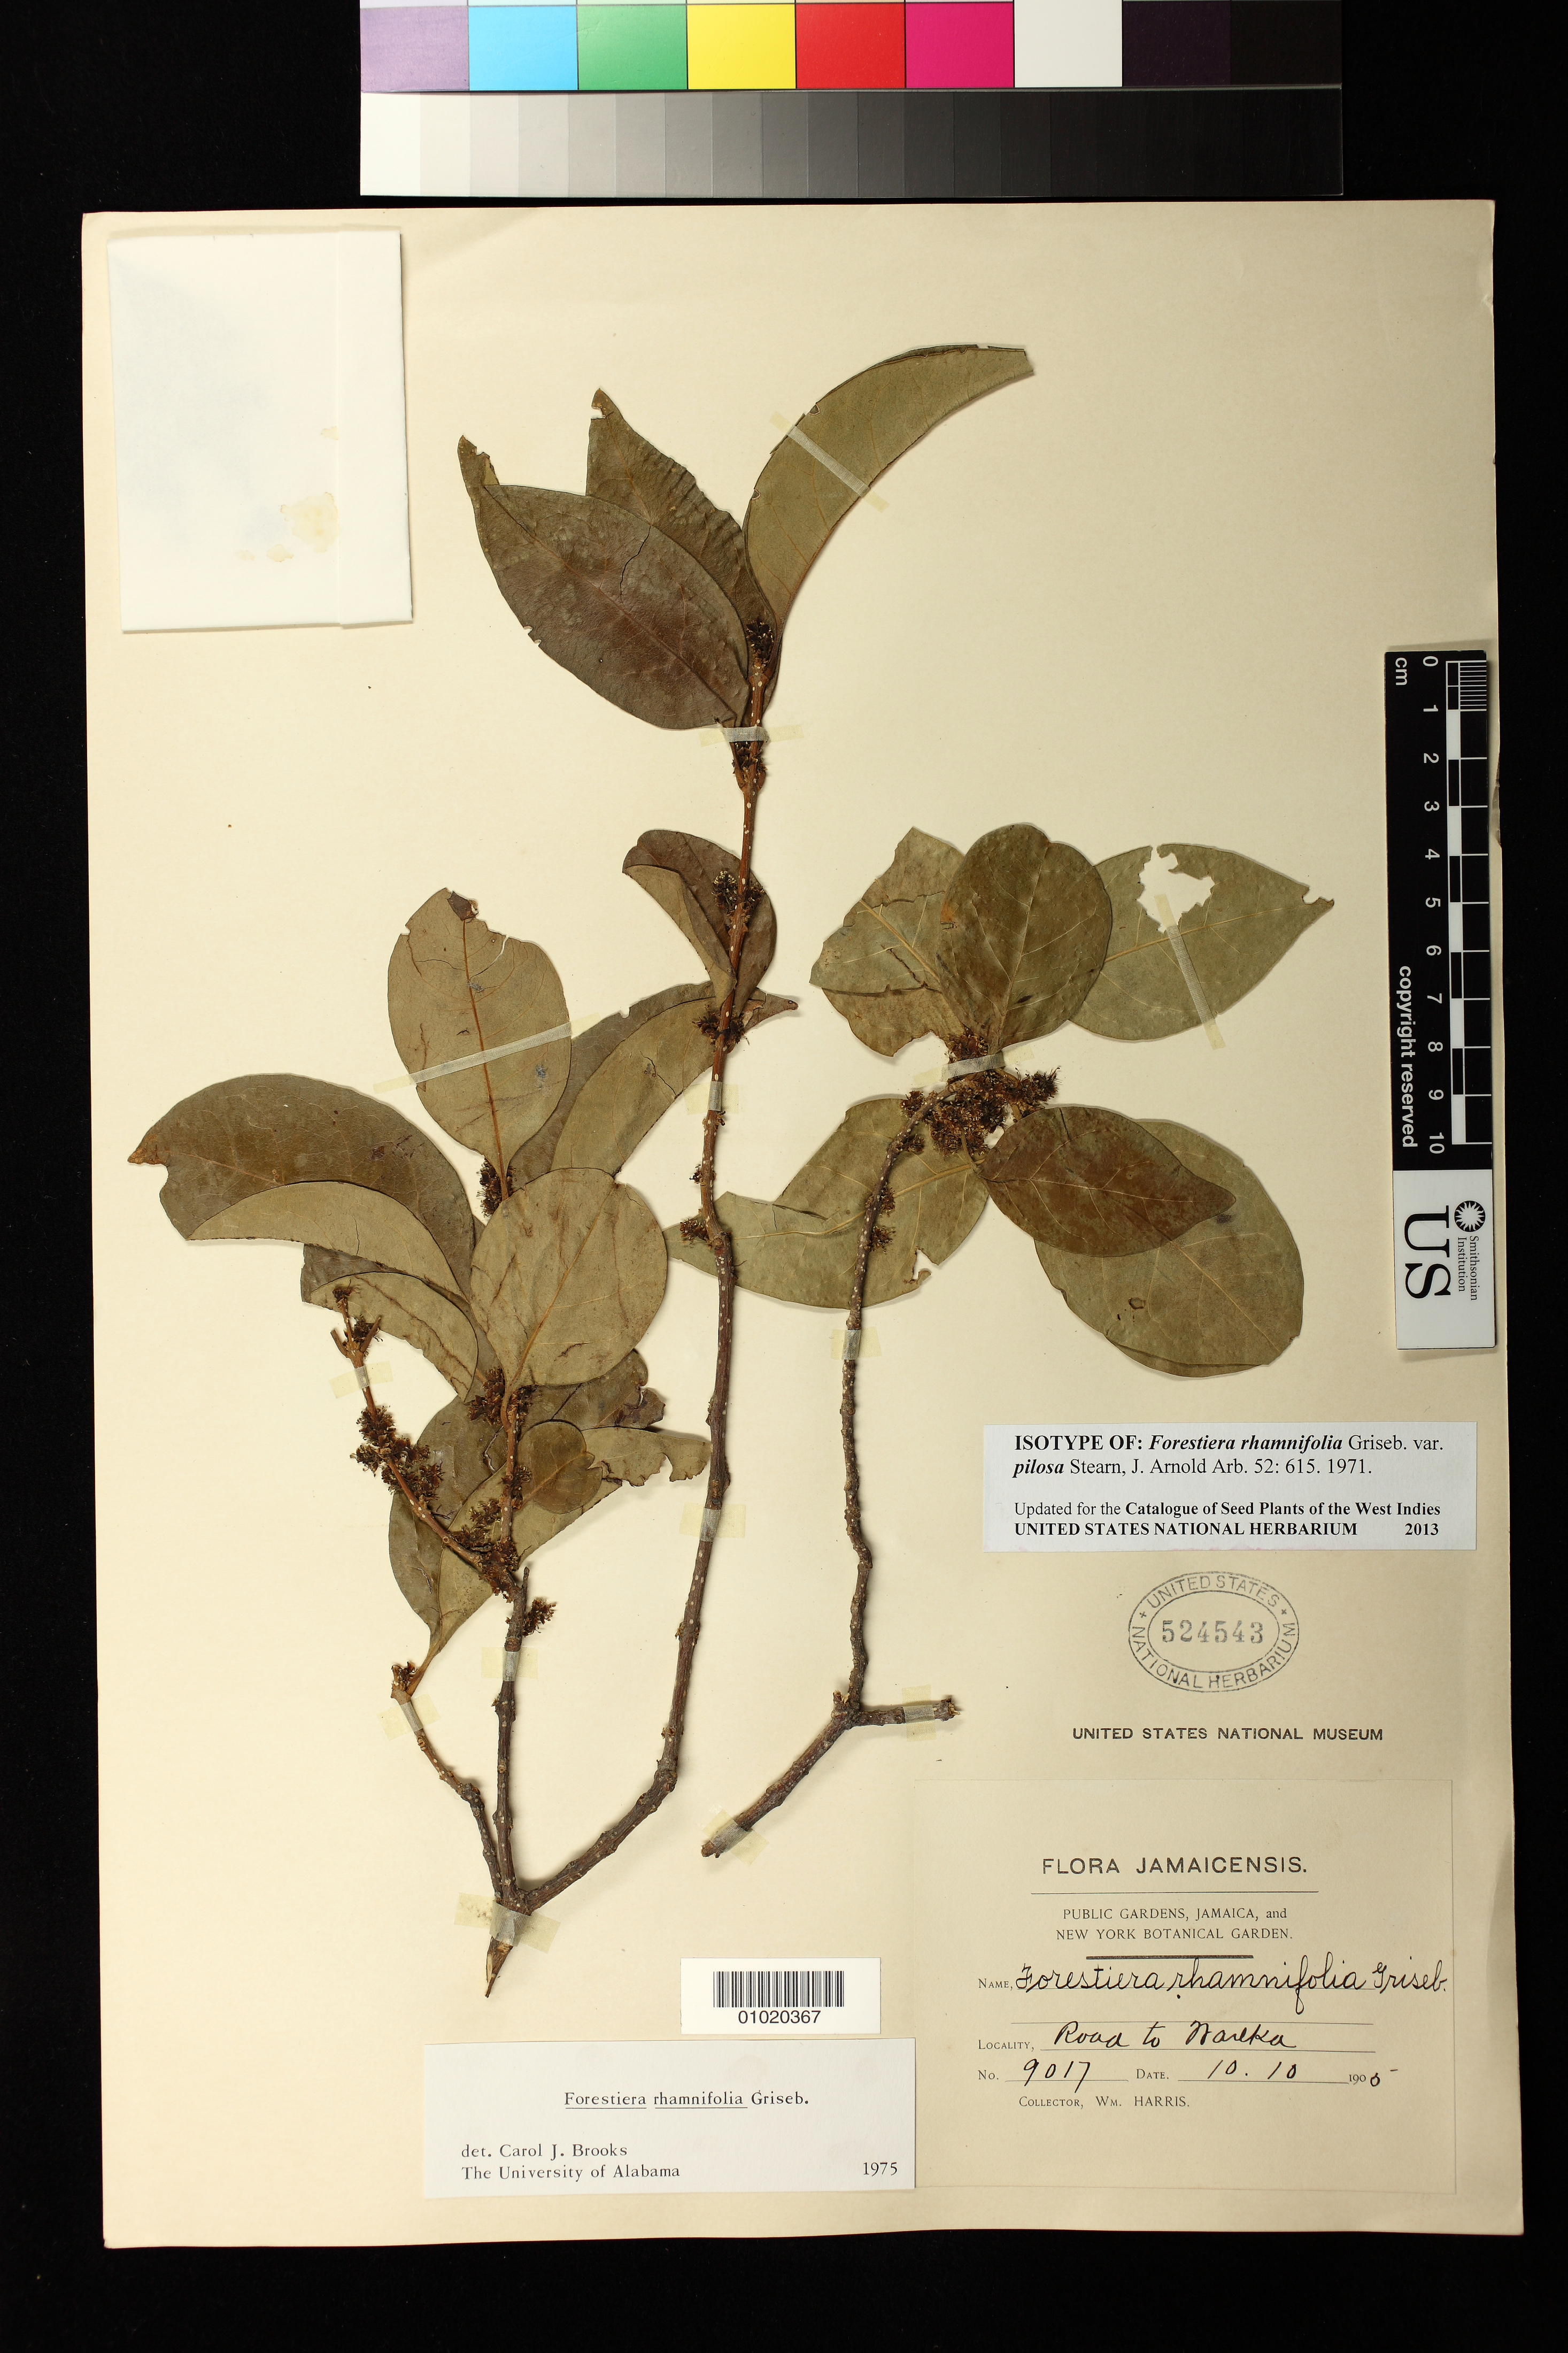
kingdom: Plantae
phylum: Tracheophyta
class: Magnoliopsida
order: Lamiales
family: Oleaceae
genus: Forestiera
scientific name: Forestiera rhamnifolia var. pilosa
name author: Stearn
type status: Isotype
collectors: W. Harris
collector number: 9017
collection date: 1905-10-10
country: Jamaica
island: Jamaica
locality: Road to Wareka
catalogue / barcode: US 524543